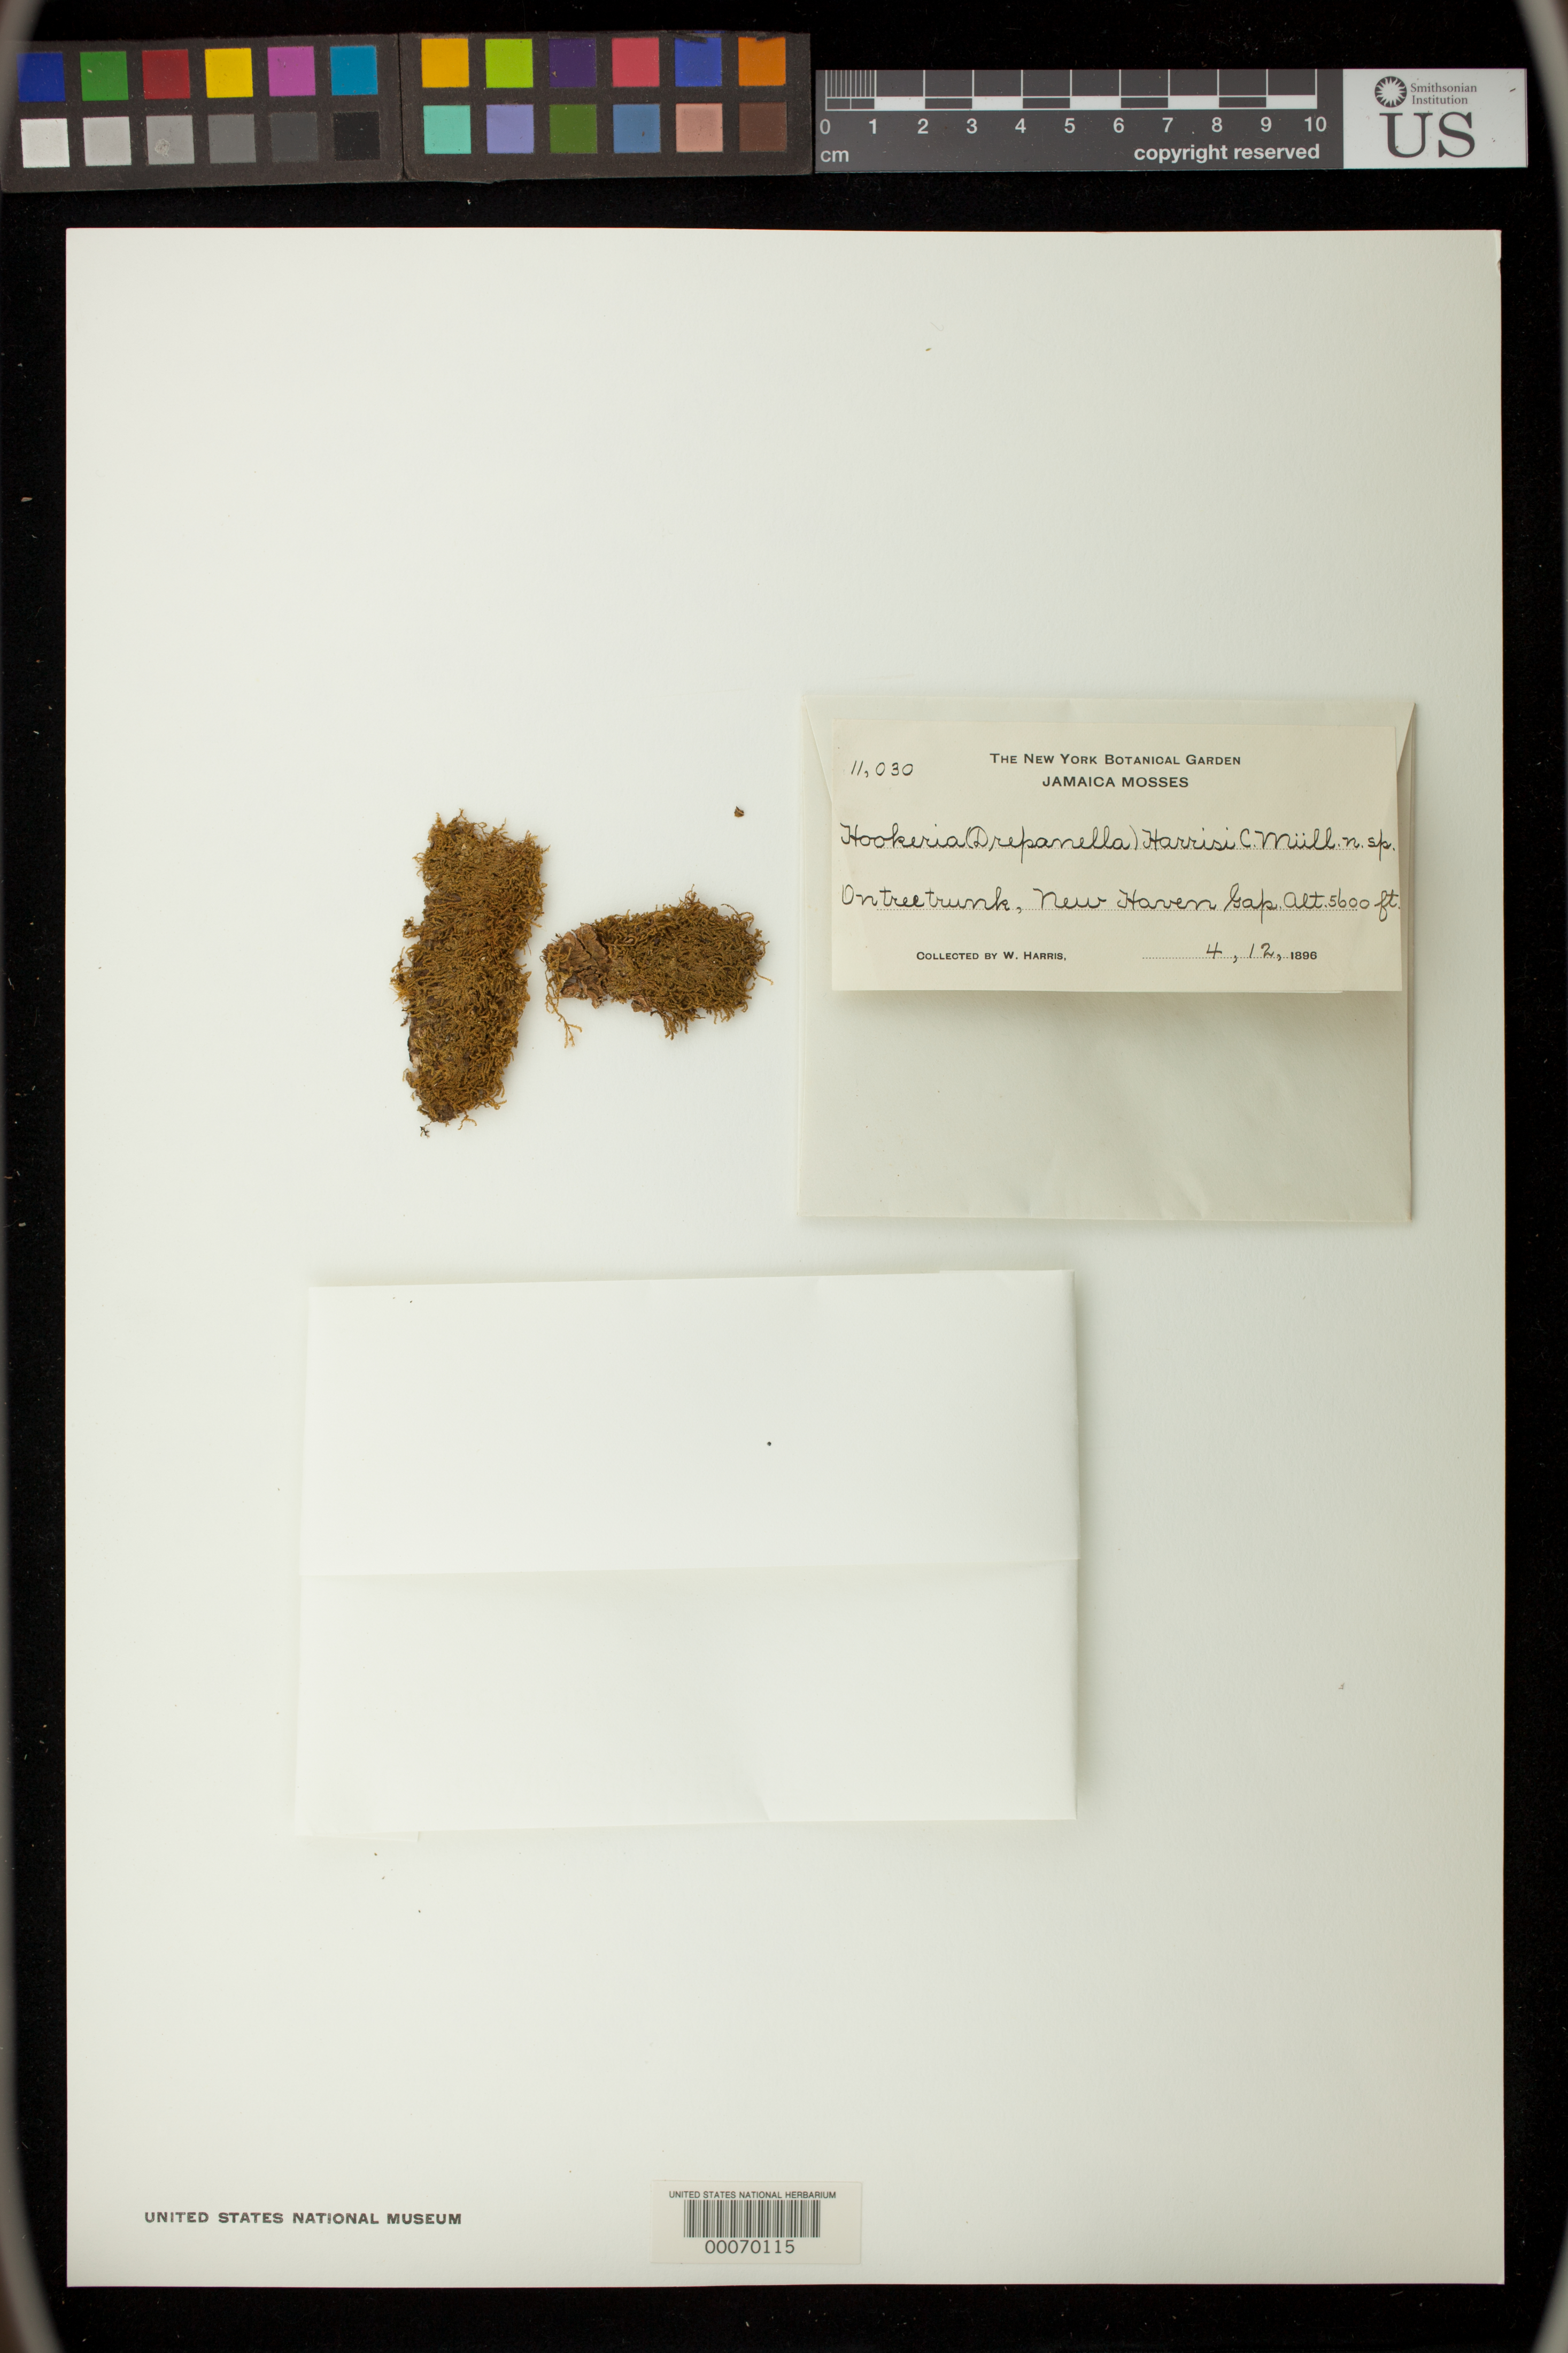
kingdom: Plantae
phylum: Bryophyta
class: Bryopsida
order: Hookeriales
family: Hookeriaceae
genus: Hookeria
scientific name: Hookeria harrisi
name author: Müll. Hal.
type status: Syntype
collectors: W. H. Harris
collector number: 11030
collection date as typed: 04 Dec 1896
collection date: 1896-12-04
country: Jamaica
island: Greater Antilles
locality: New Haven Gap.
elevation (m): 1707